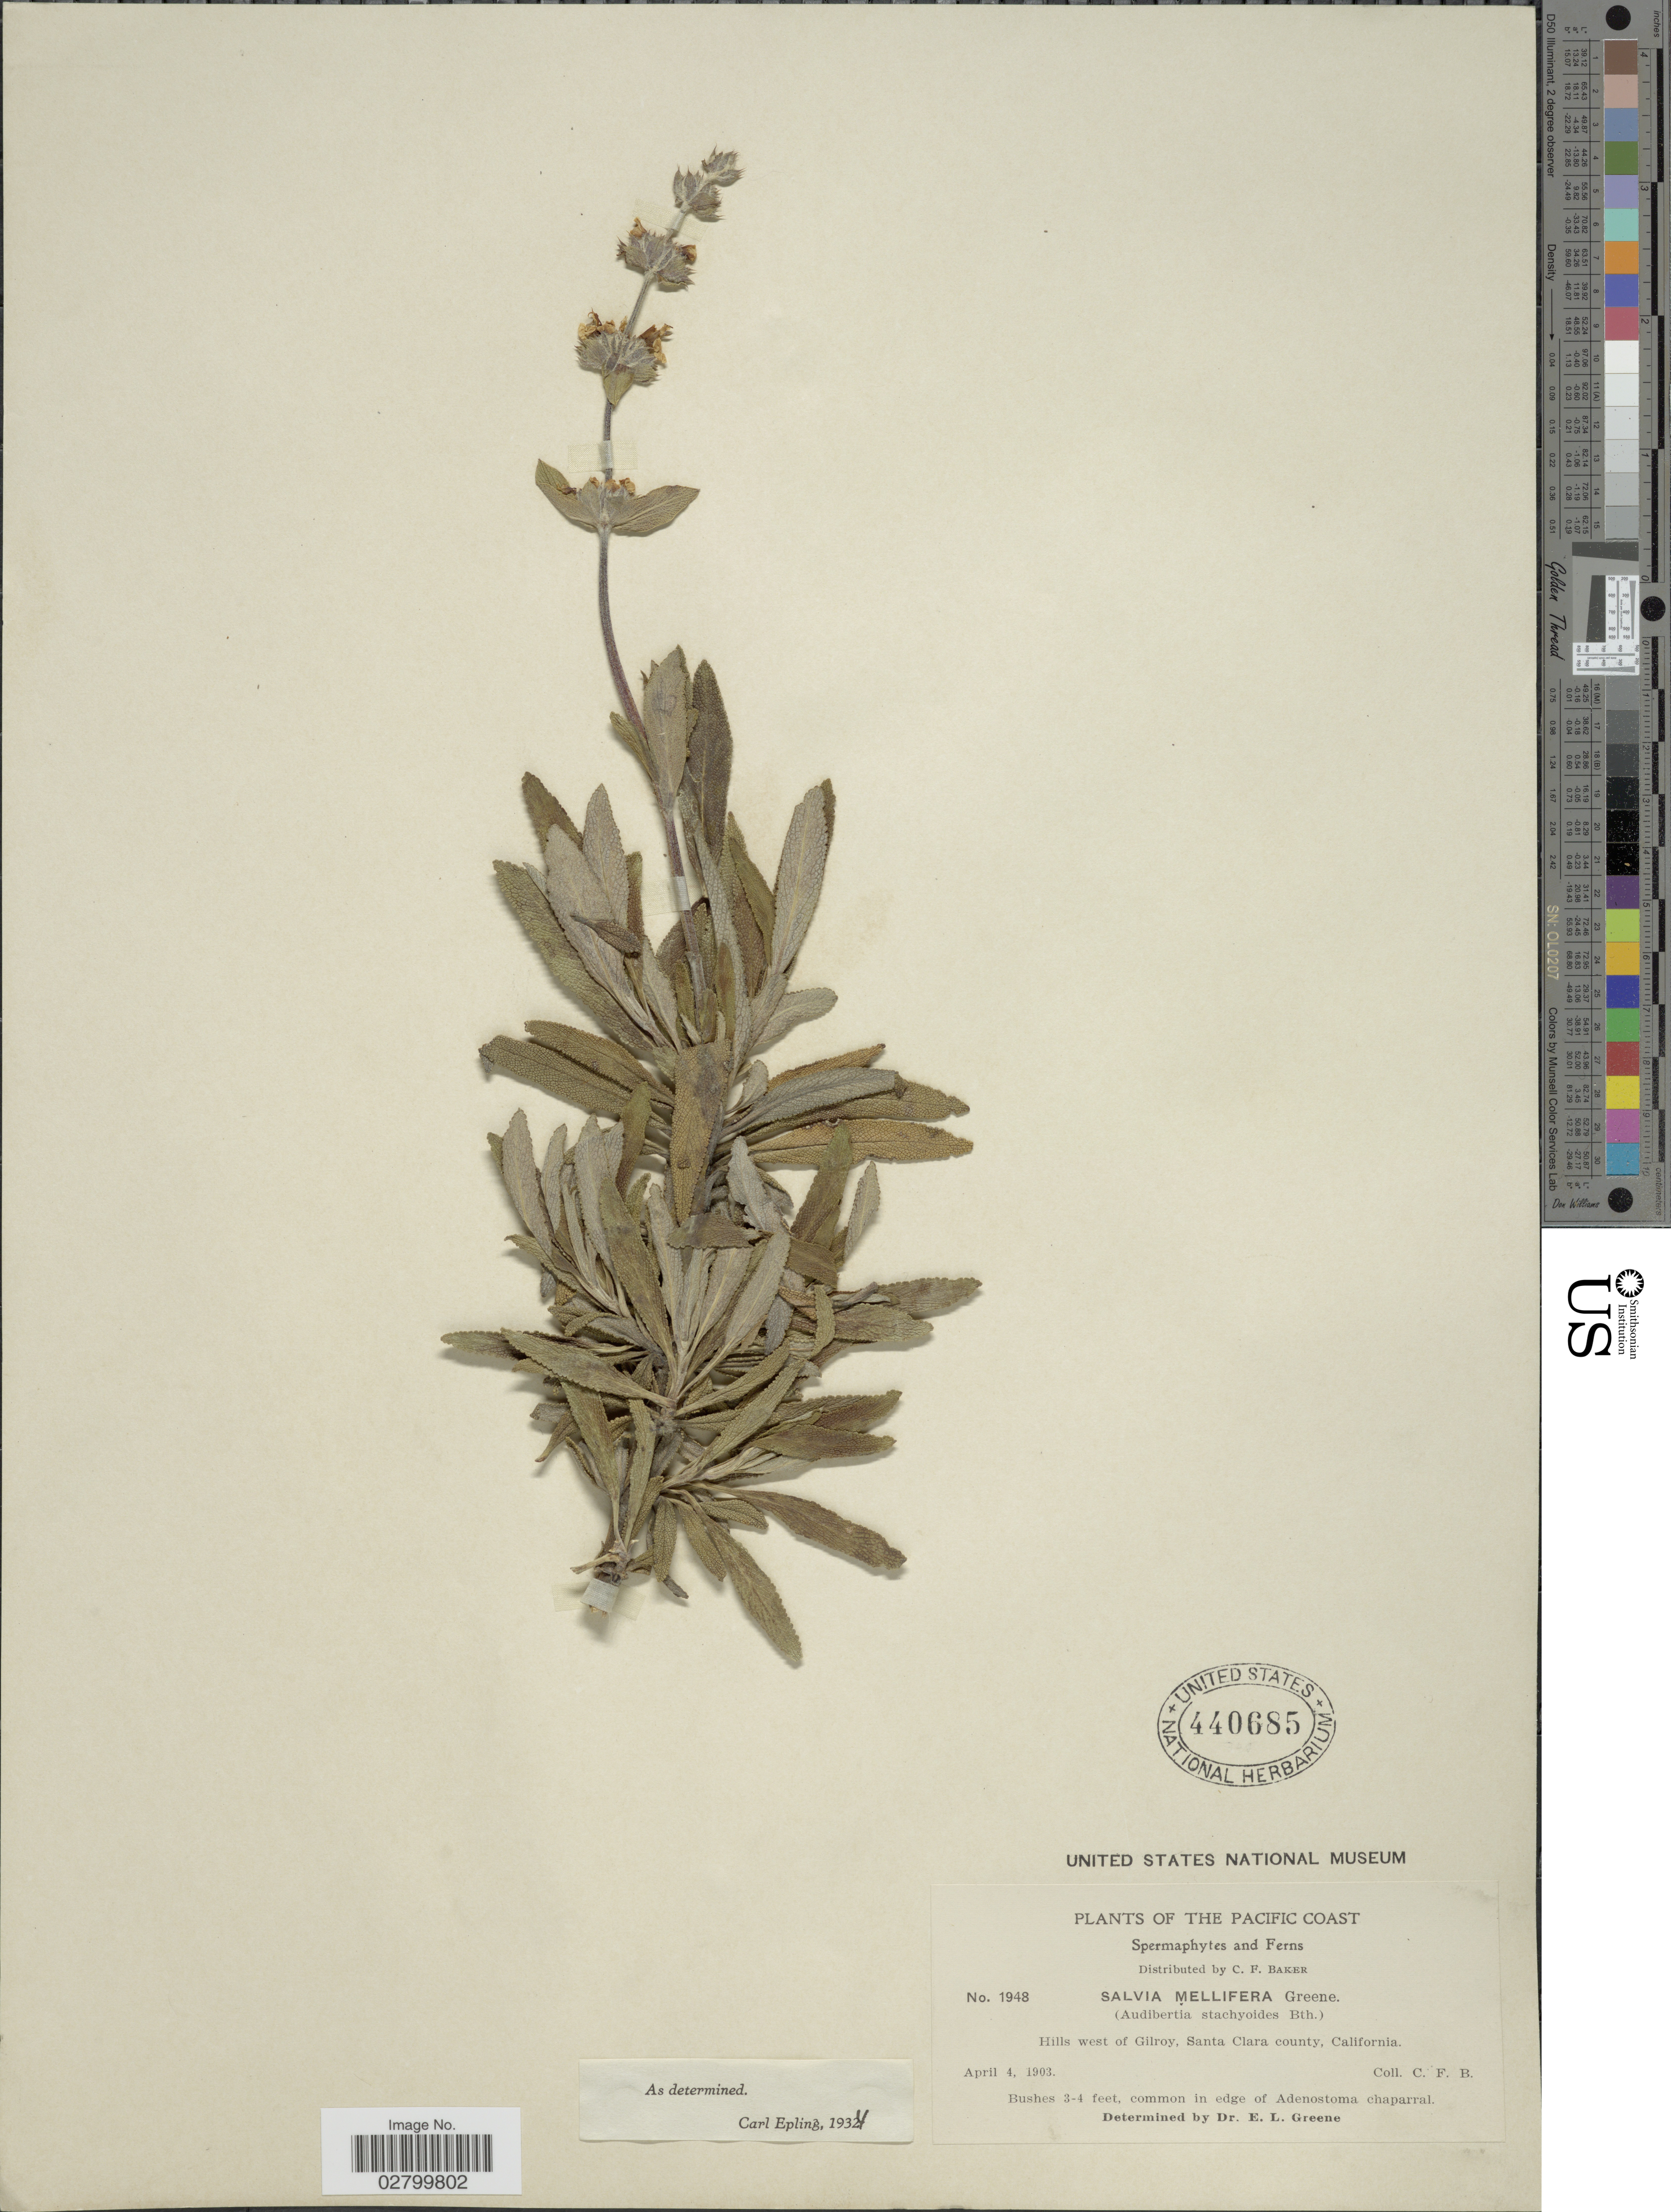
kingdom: Plantae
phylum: Tracheophyta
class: Magnoliopsida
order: Lamiales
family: Lamiaceae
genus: Salvia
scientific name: Salvia mellifera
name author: Greene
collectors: C. F. Baker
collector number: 1948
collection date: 1903-04-04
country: United States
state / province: California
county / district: Santa Clara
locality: Pacific Coast. Hills west of Gilroy, Santa Clara county, California.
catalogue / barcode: US 440685